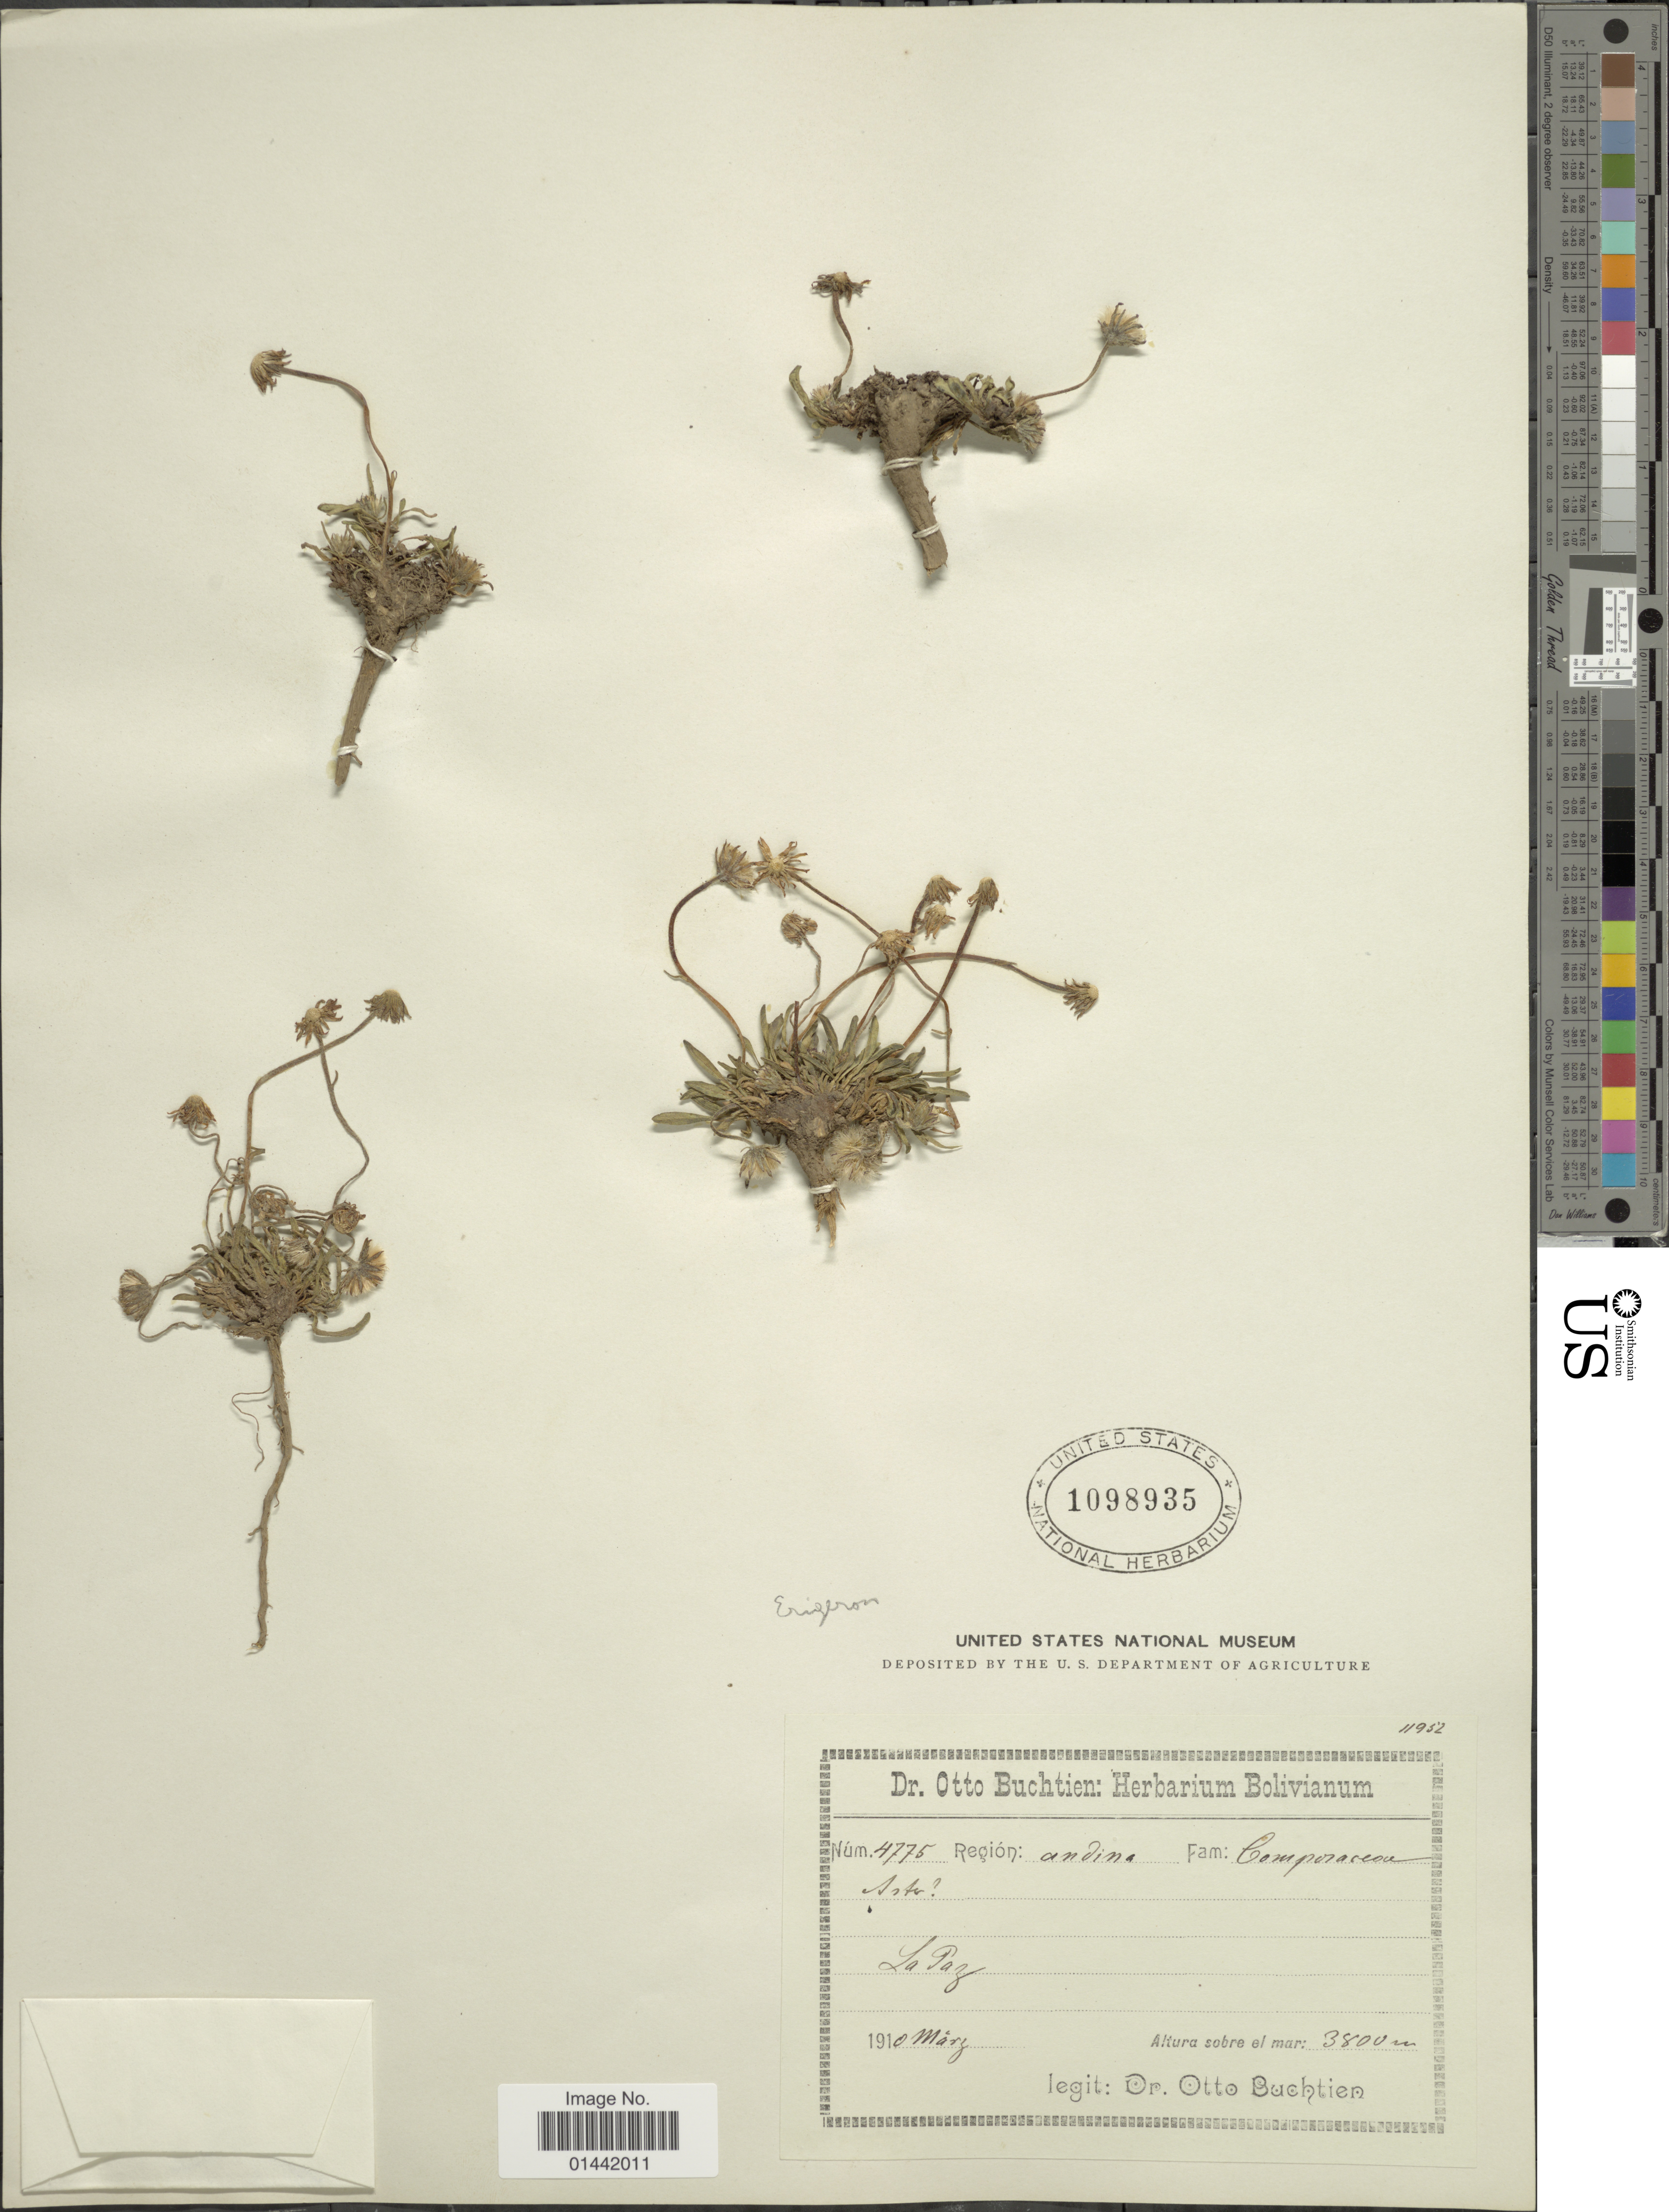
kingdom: Plantae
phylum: Tracheophyta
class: Magnoliopsida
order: Asterales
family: Asteraceae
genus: Erigeron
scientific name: Erigeron alpinus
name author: L.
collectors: O. Buchtien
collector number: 4775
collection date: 1910-03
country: Bolivia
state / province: La Paz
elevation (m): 3800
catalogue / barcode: US 1098935